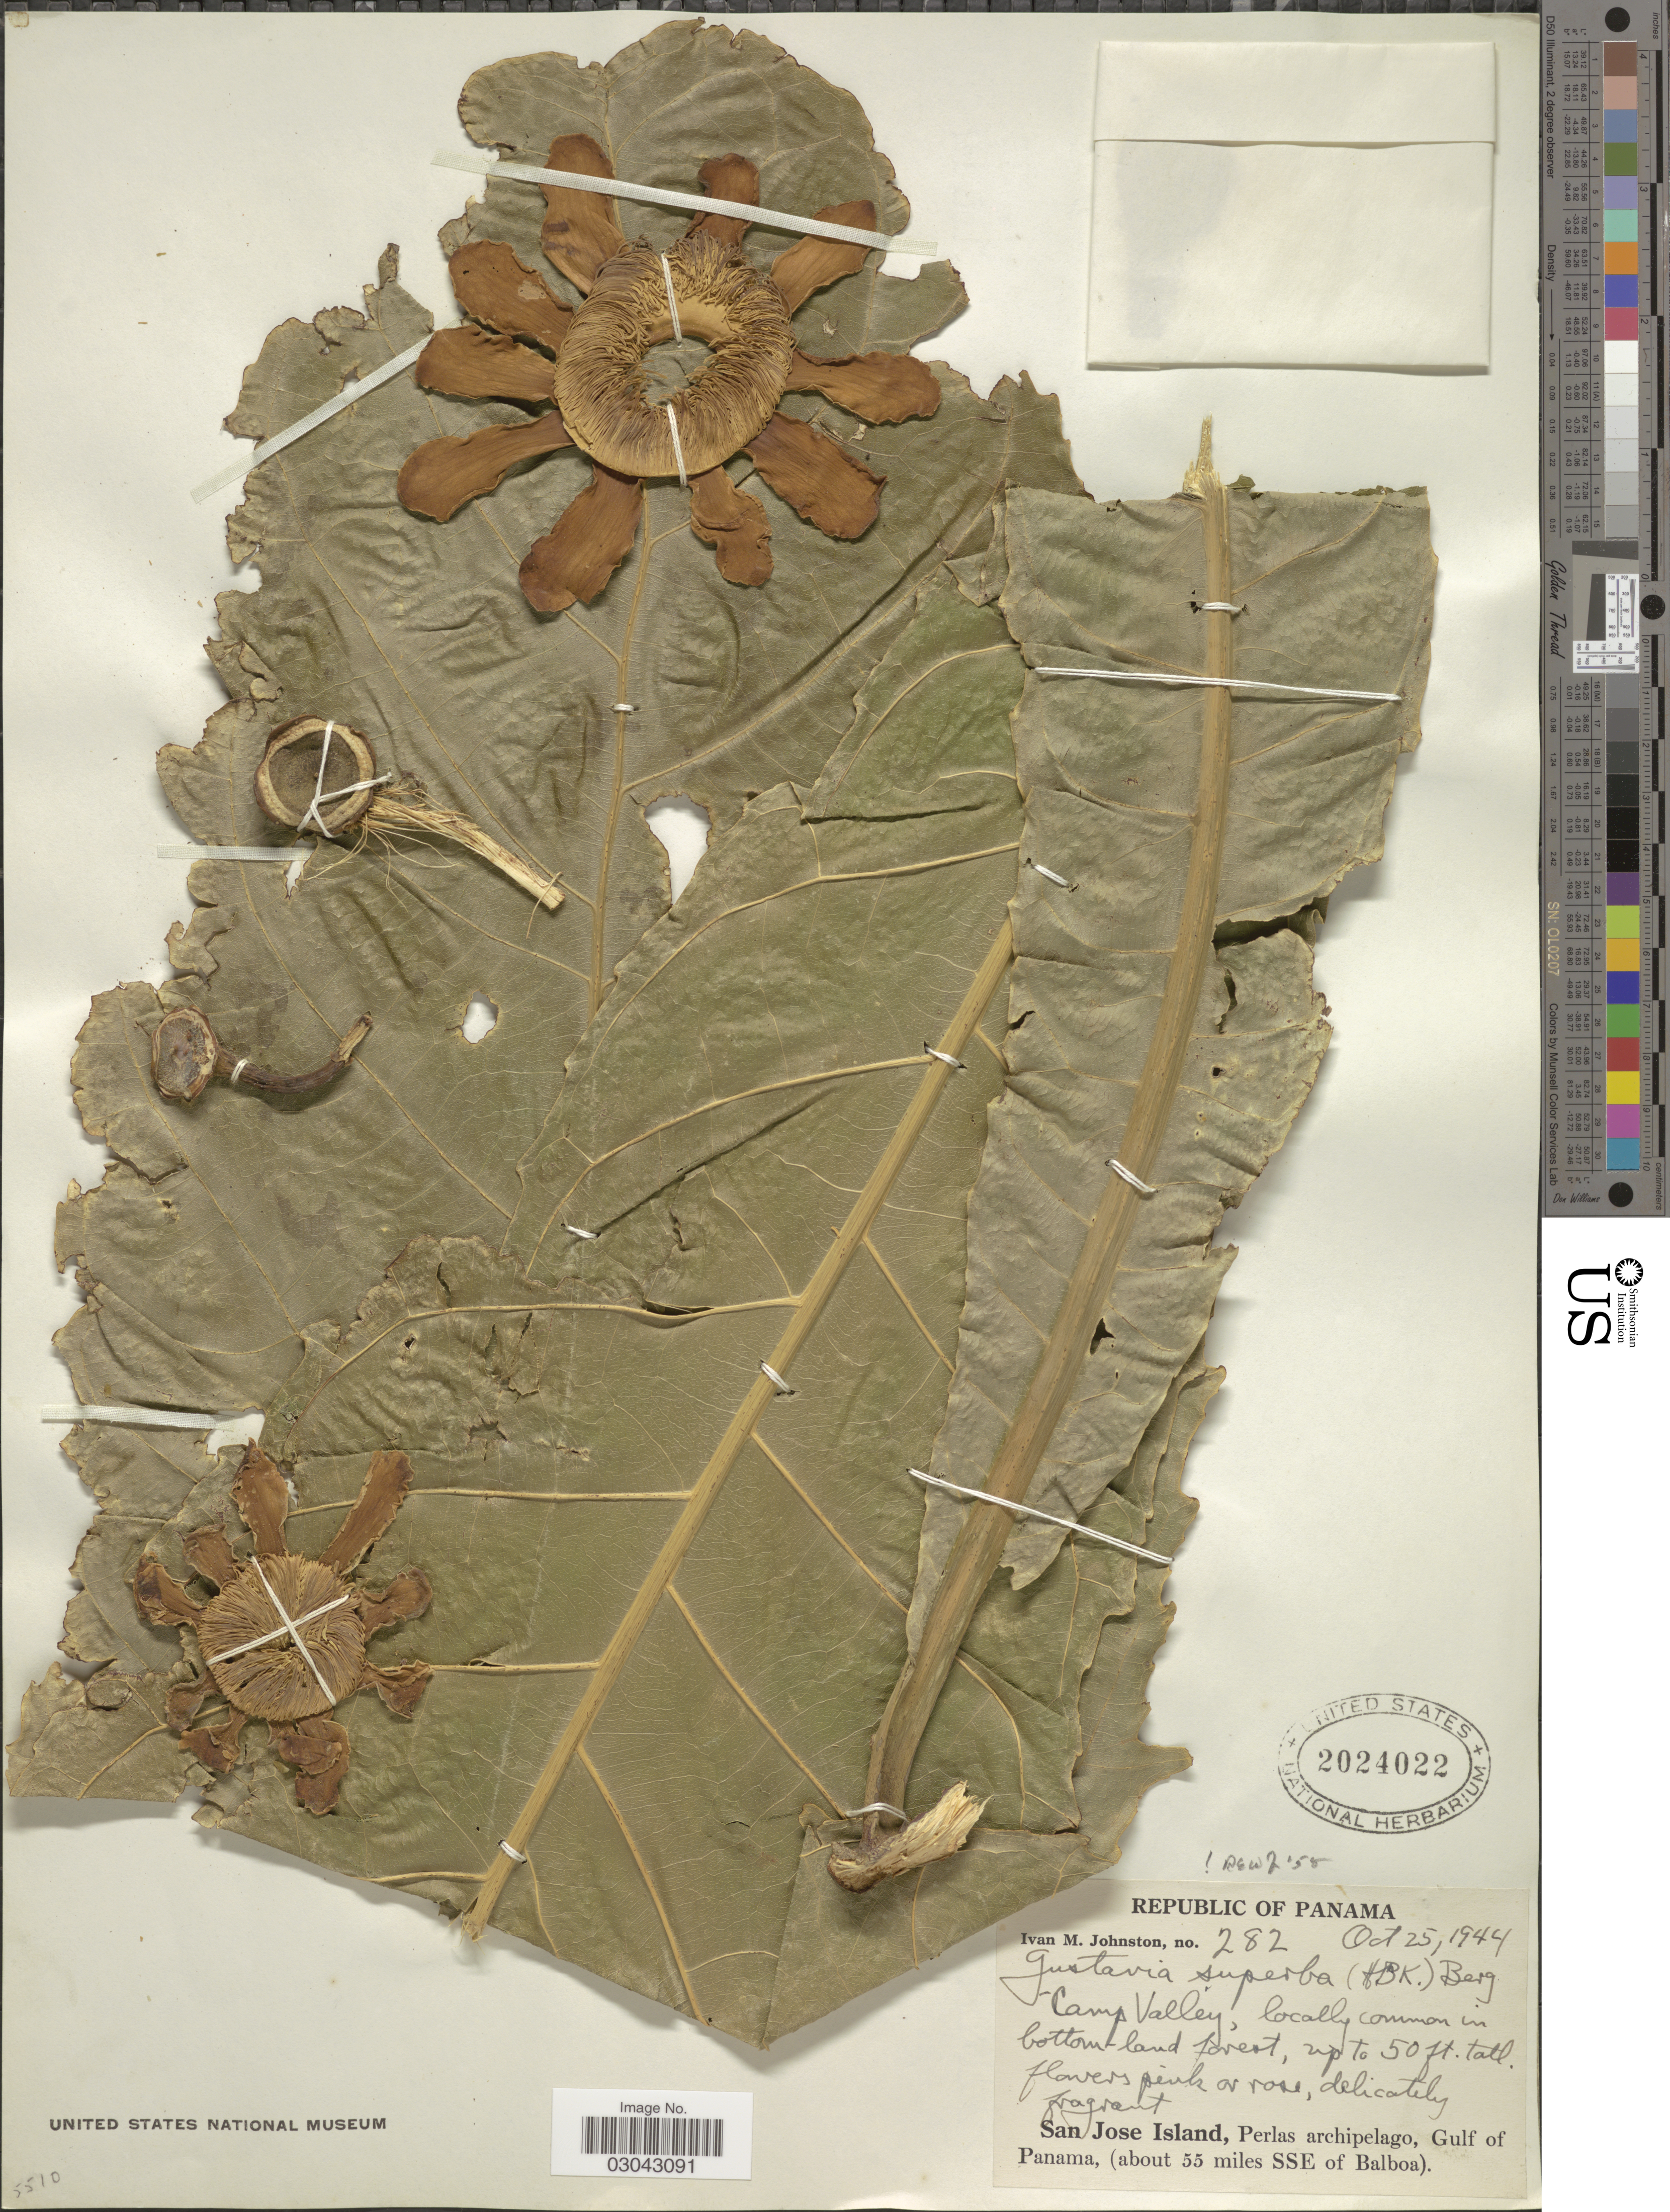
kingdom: Plantae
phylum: Tracheophyta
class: Magnoliopsida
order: Ericales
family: Lecythidaceae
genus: Gustavia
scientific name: Gustavia superba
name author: (Kunth) O. Berg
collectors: I.M. Johnston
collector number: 282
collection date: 1944-10-25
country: Panama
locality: Camp Valley. San Jose Island, Perlas archipelago, Gulf of Panama, (about 55 miles SSE of Balboa).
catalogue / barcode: US 2024022